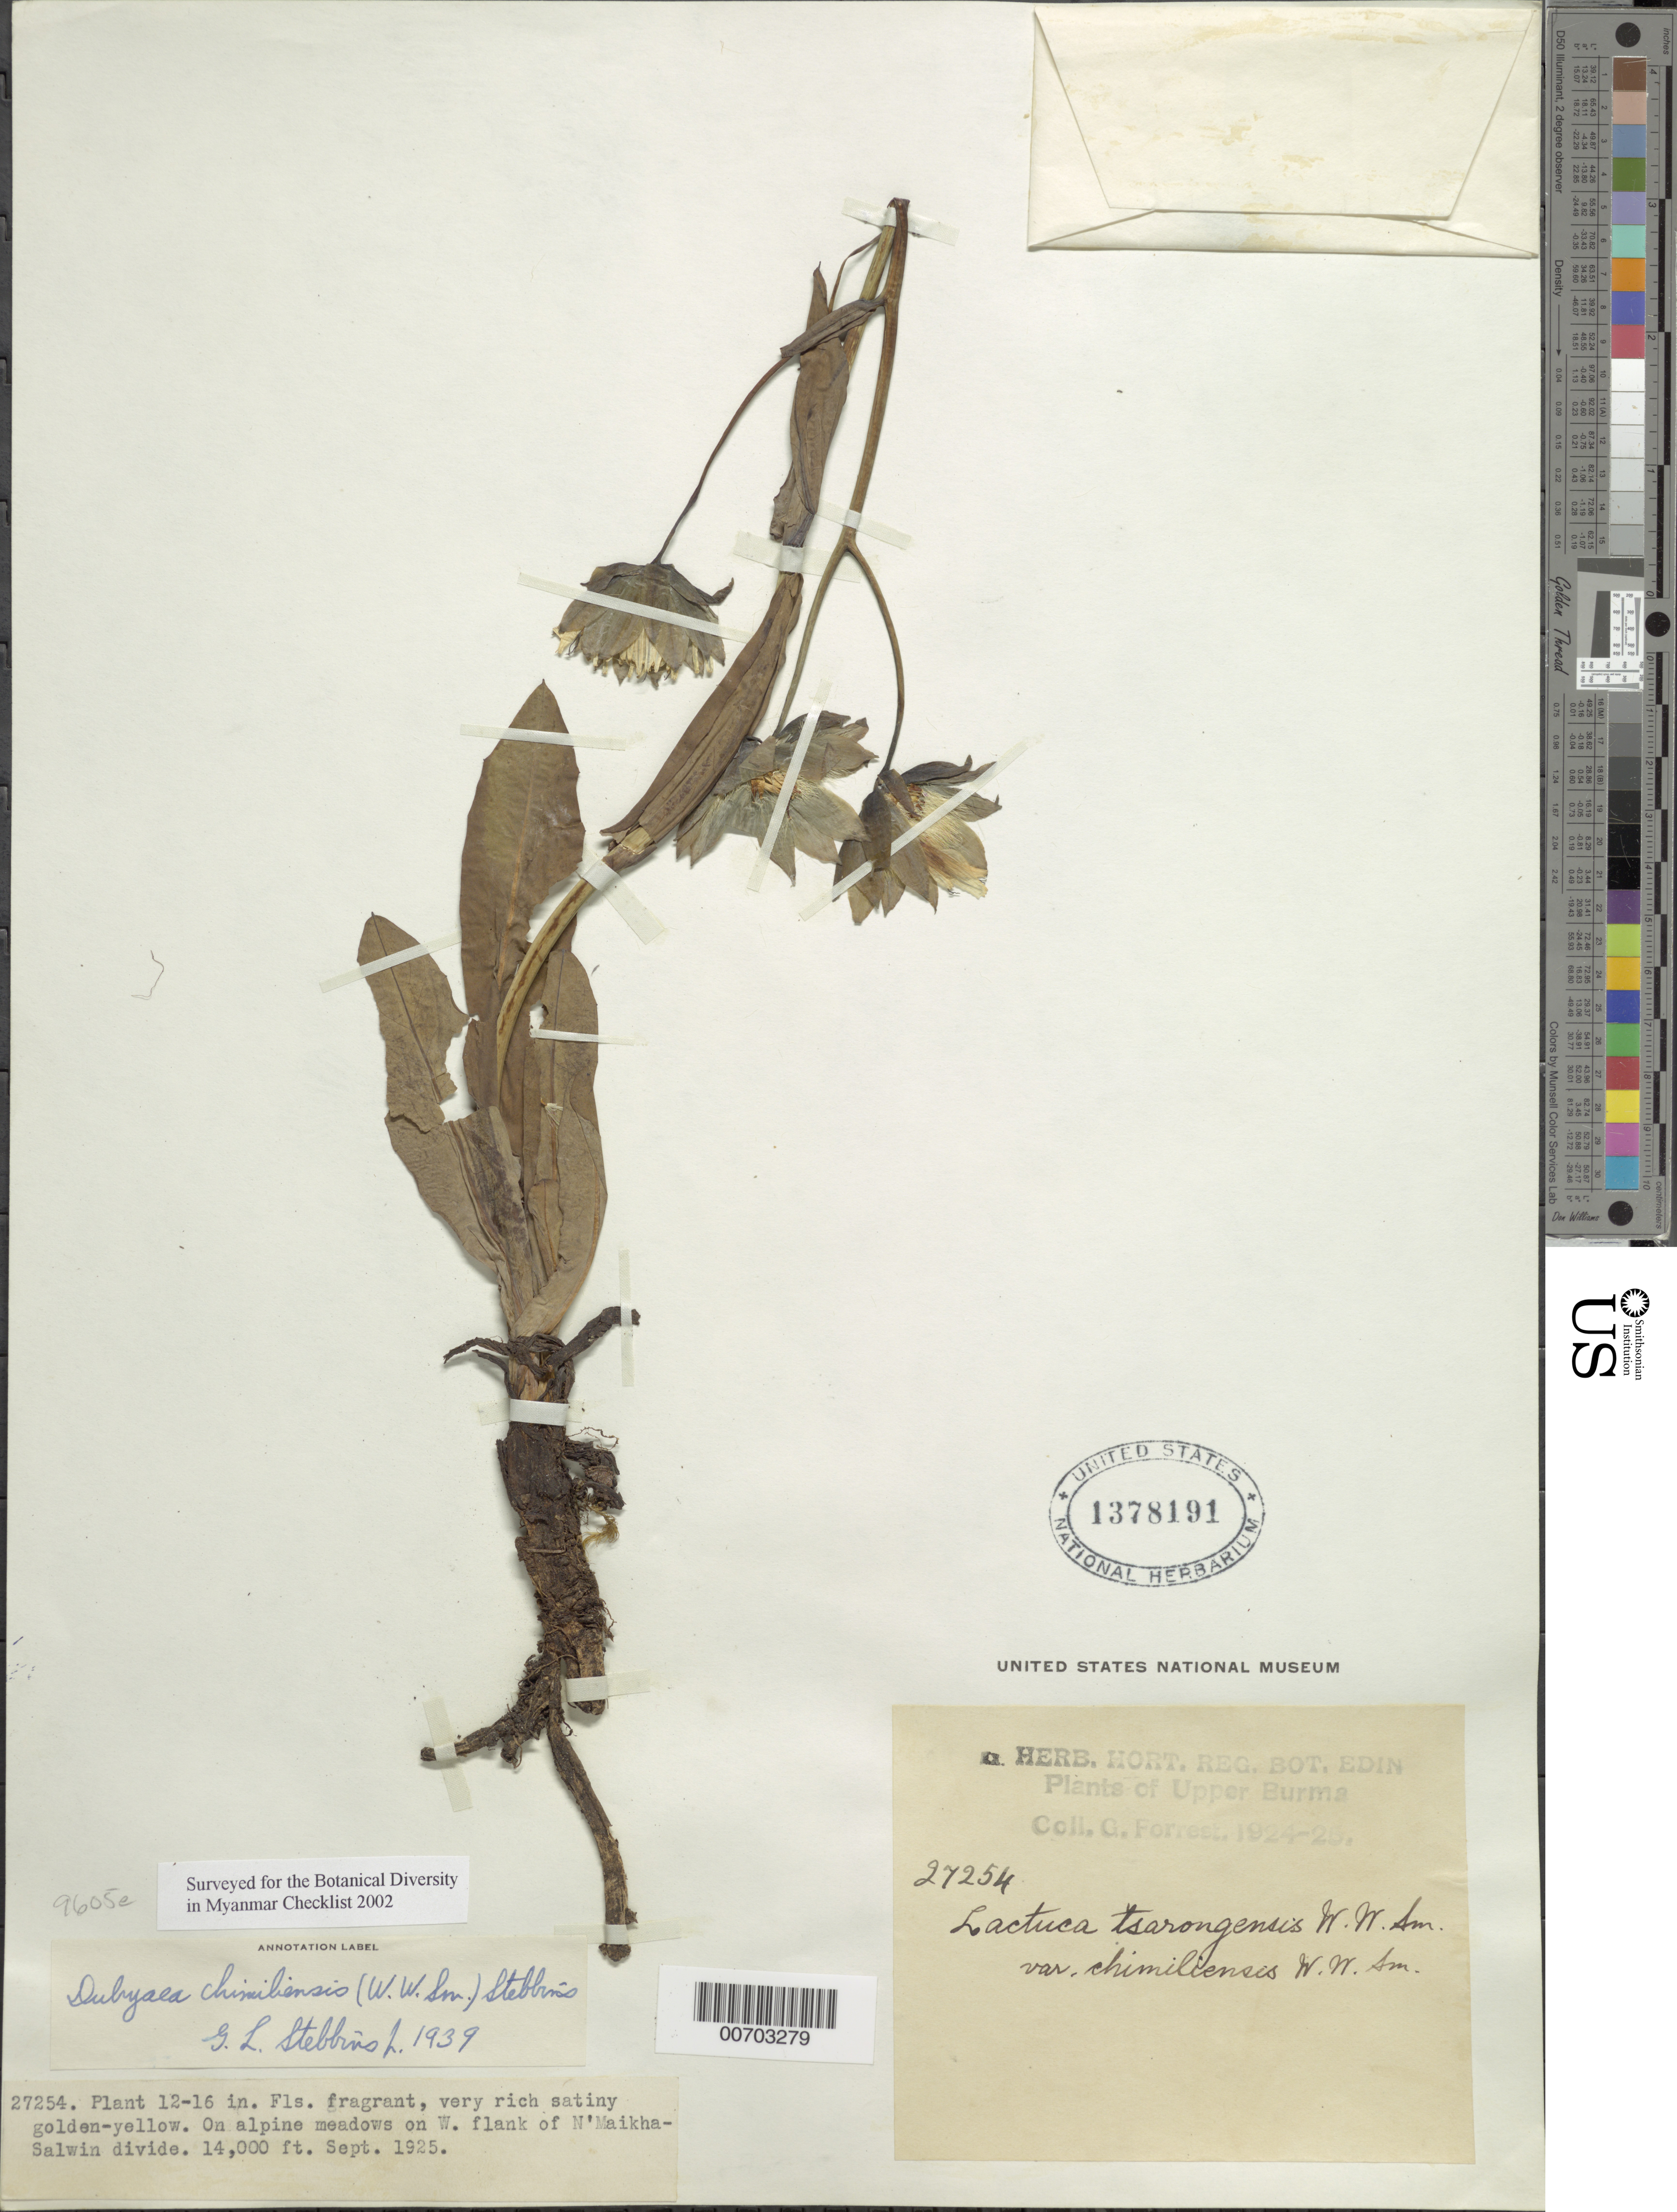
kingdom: Plantae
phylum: Tracheophyta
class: Magnoliopsida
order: Asterales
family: Asteraceae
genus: Dubyaea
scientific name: Dubyaea chimiliensis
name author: (W.W. Sm.) Stebbins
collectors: G. Forrest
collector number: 27254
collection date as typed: Sep 1925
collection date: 1925-09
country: Myanmar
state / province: Kachin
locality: N'Maikha-Salwin Divide, W flank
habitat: Alpine meadows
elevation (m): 4267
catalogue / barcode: US 1378191